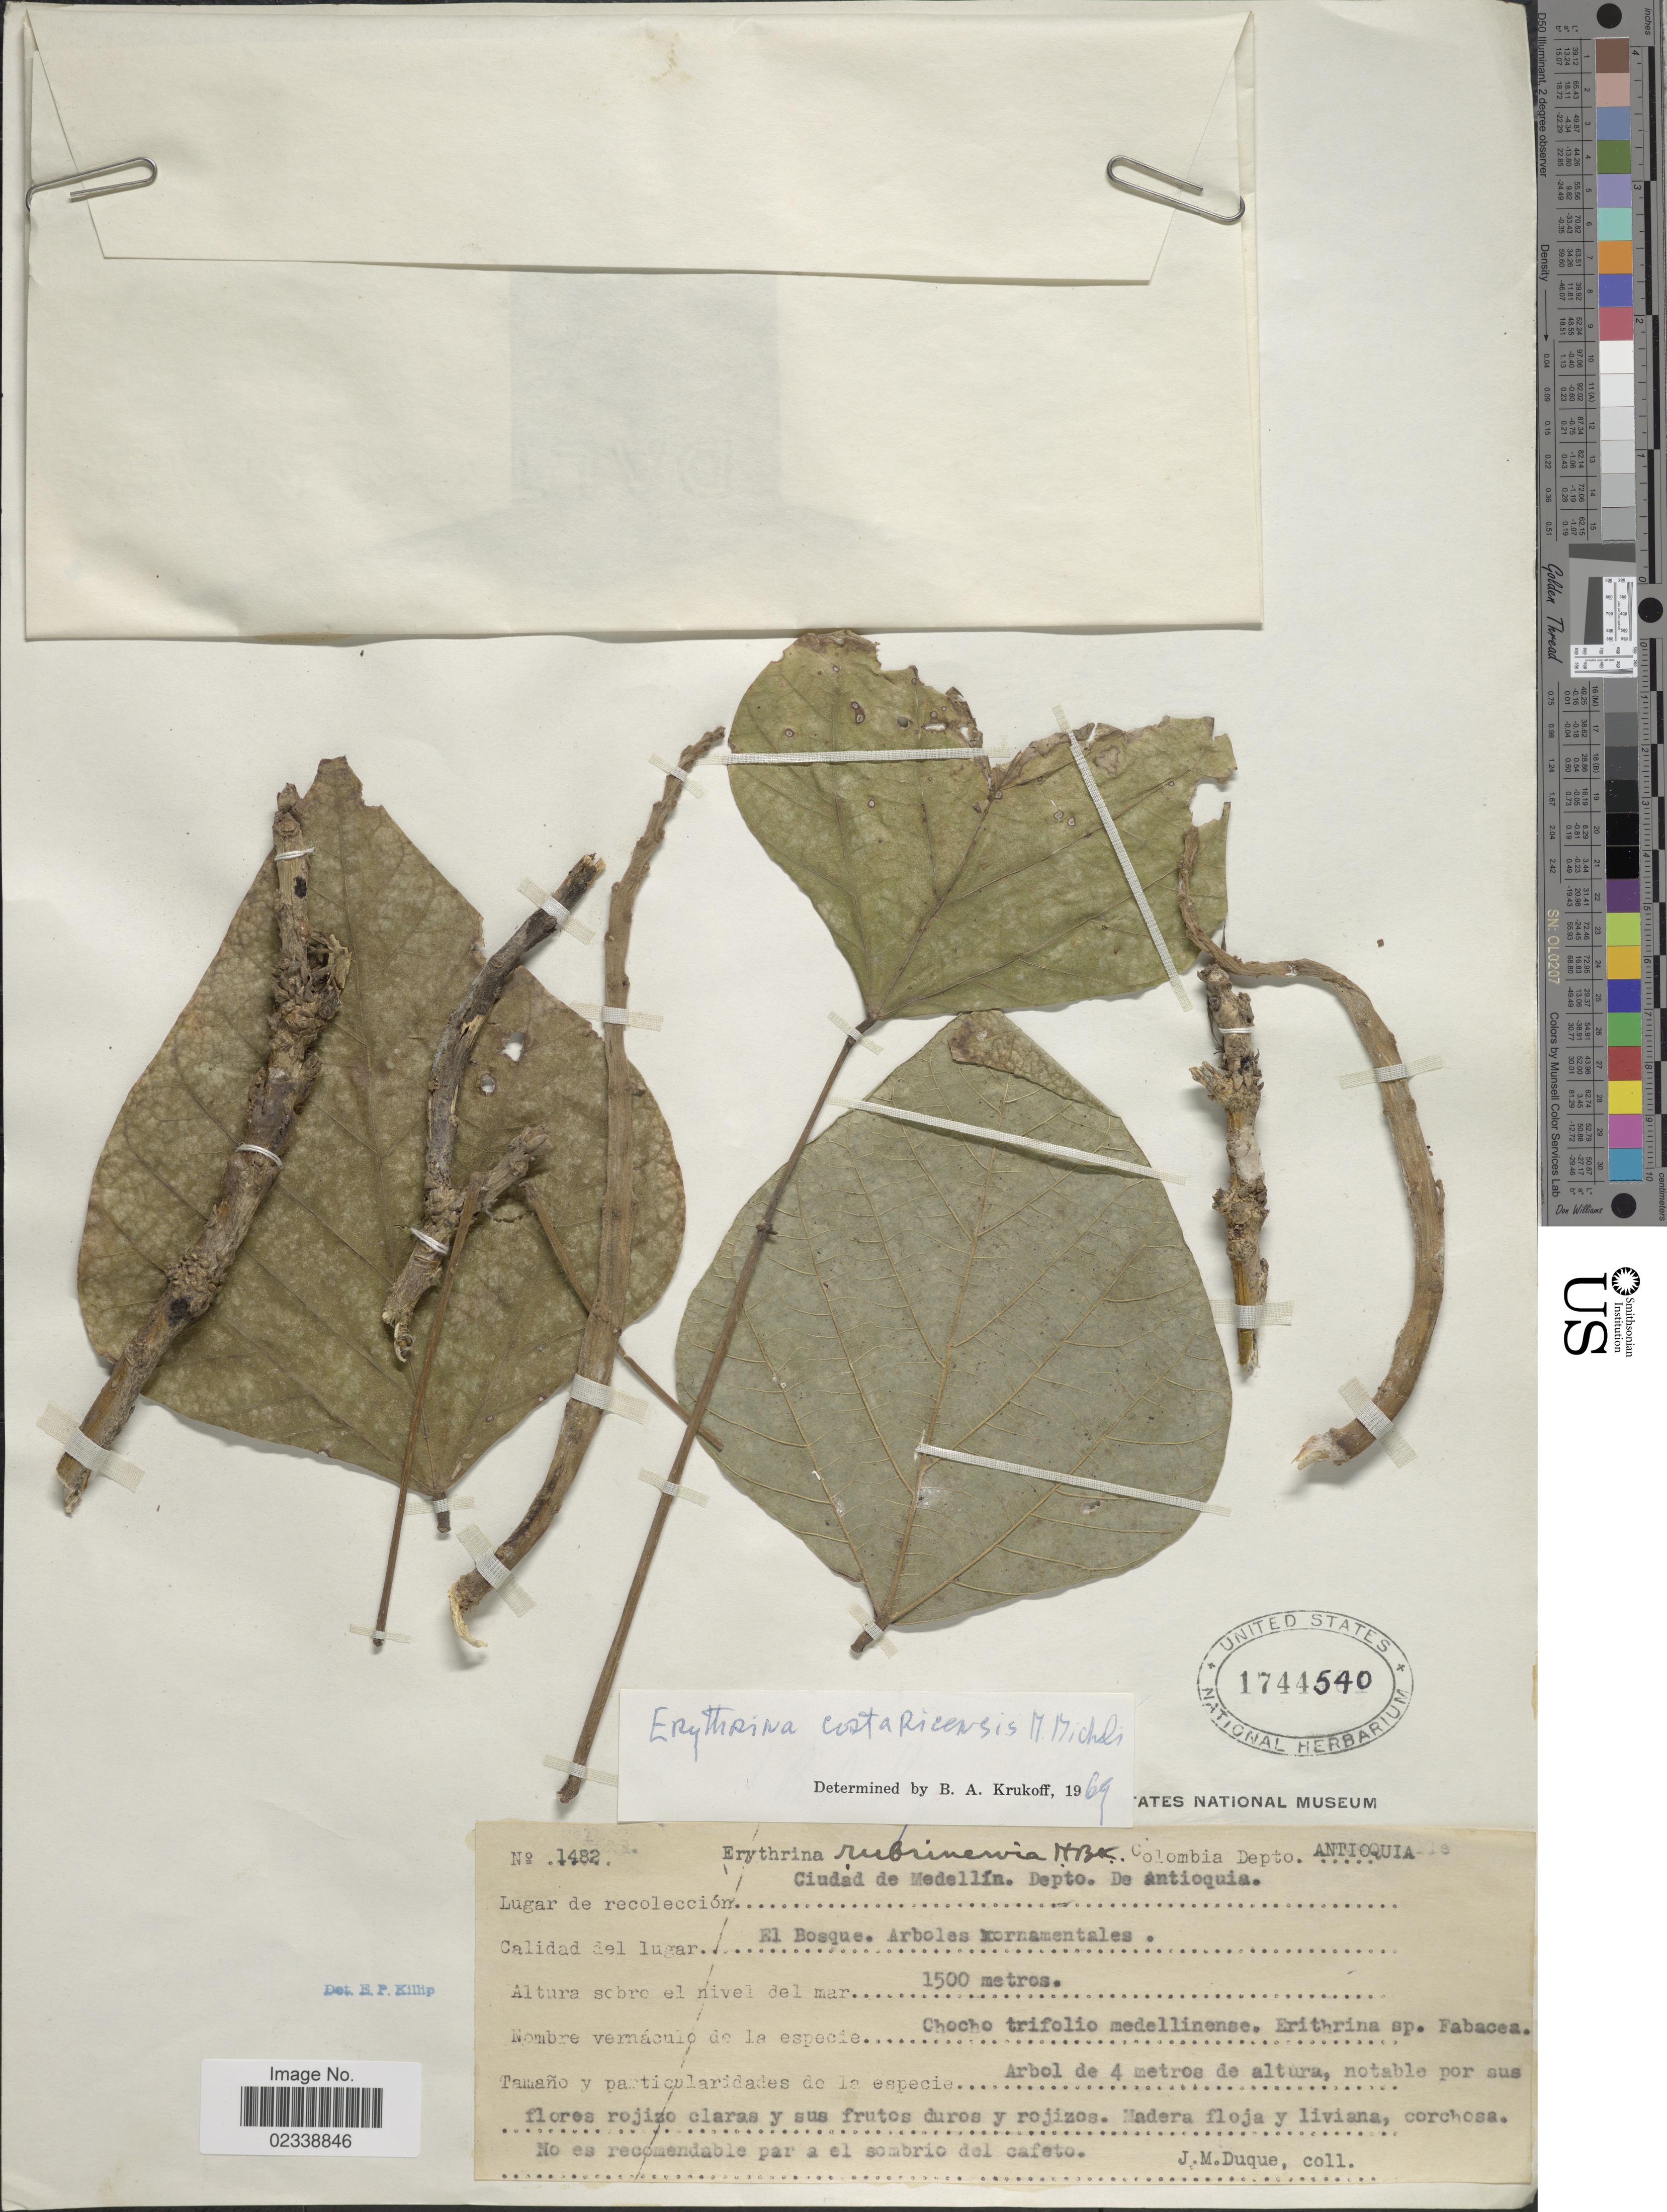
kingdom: Plantae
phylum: Tracheophyta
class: Magnoliopsida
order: Fabales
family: Fabaceae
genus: Erythrina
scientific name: Erythrina costaricensis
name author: Micheli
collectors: J. Duque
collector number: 1482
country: Colombia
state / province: Antioquia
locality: Ciudad de Medellin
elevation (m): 1500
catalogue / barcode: US 1744540